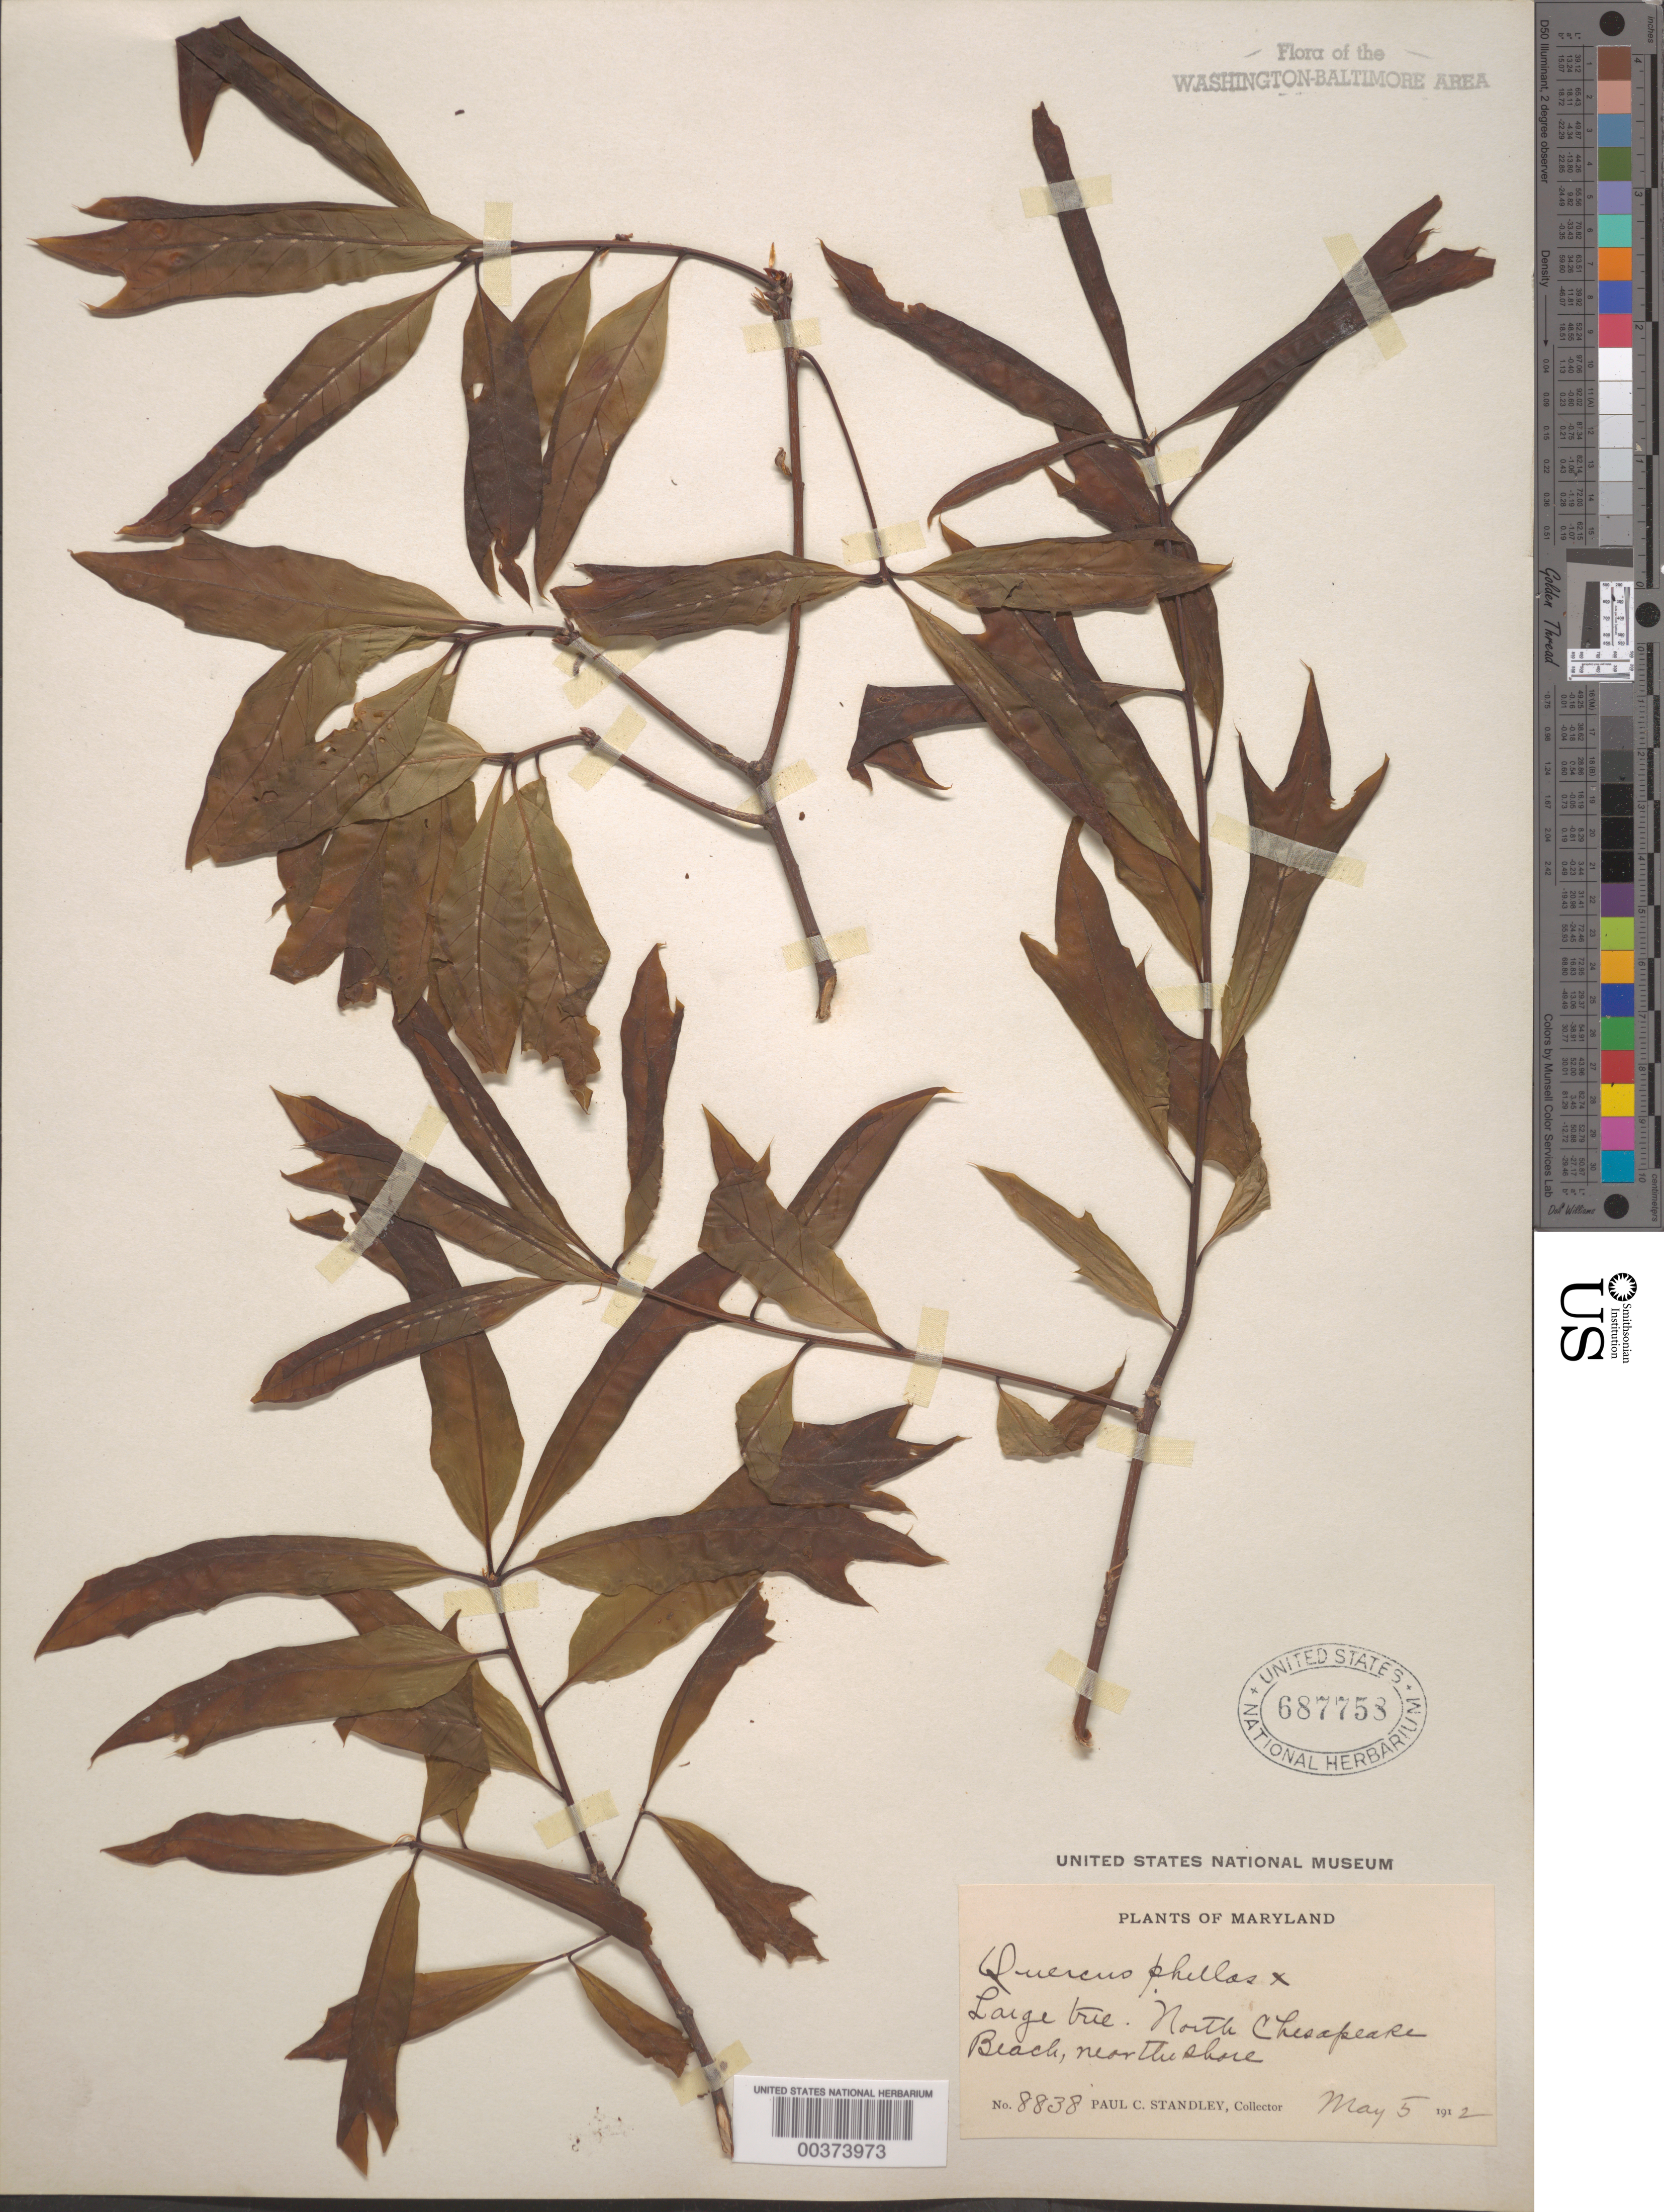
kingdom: Plantae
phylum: Tracheophyta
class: Magnoliopsida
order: Fagales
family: Fagaceae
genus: Quercus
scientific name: Quercus sp.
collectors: P. C. Standley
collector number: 8838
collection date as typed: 05 May 1912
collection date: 1912-05-05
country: United States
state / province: Maryland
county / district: Calvert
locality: North Chesapeake Beach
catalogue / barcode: US 687758